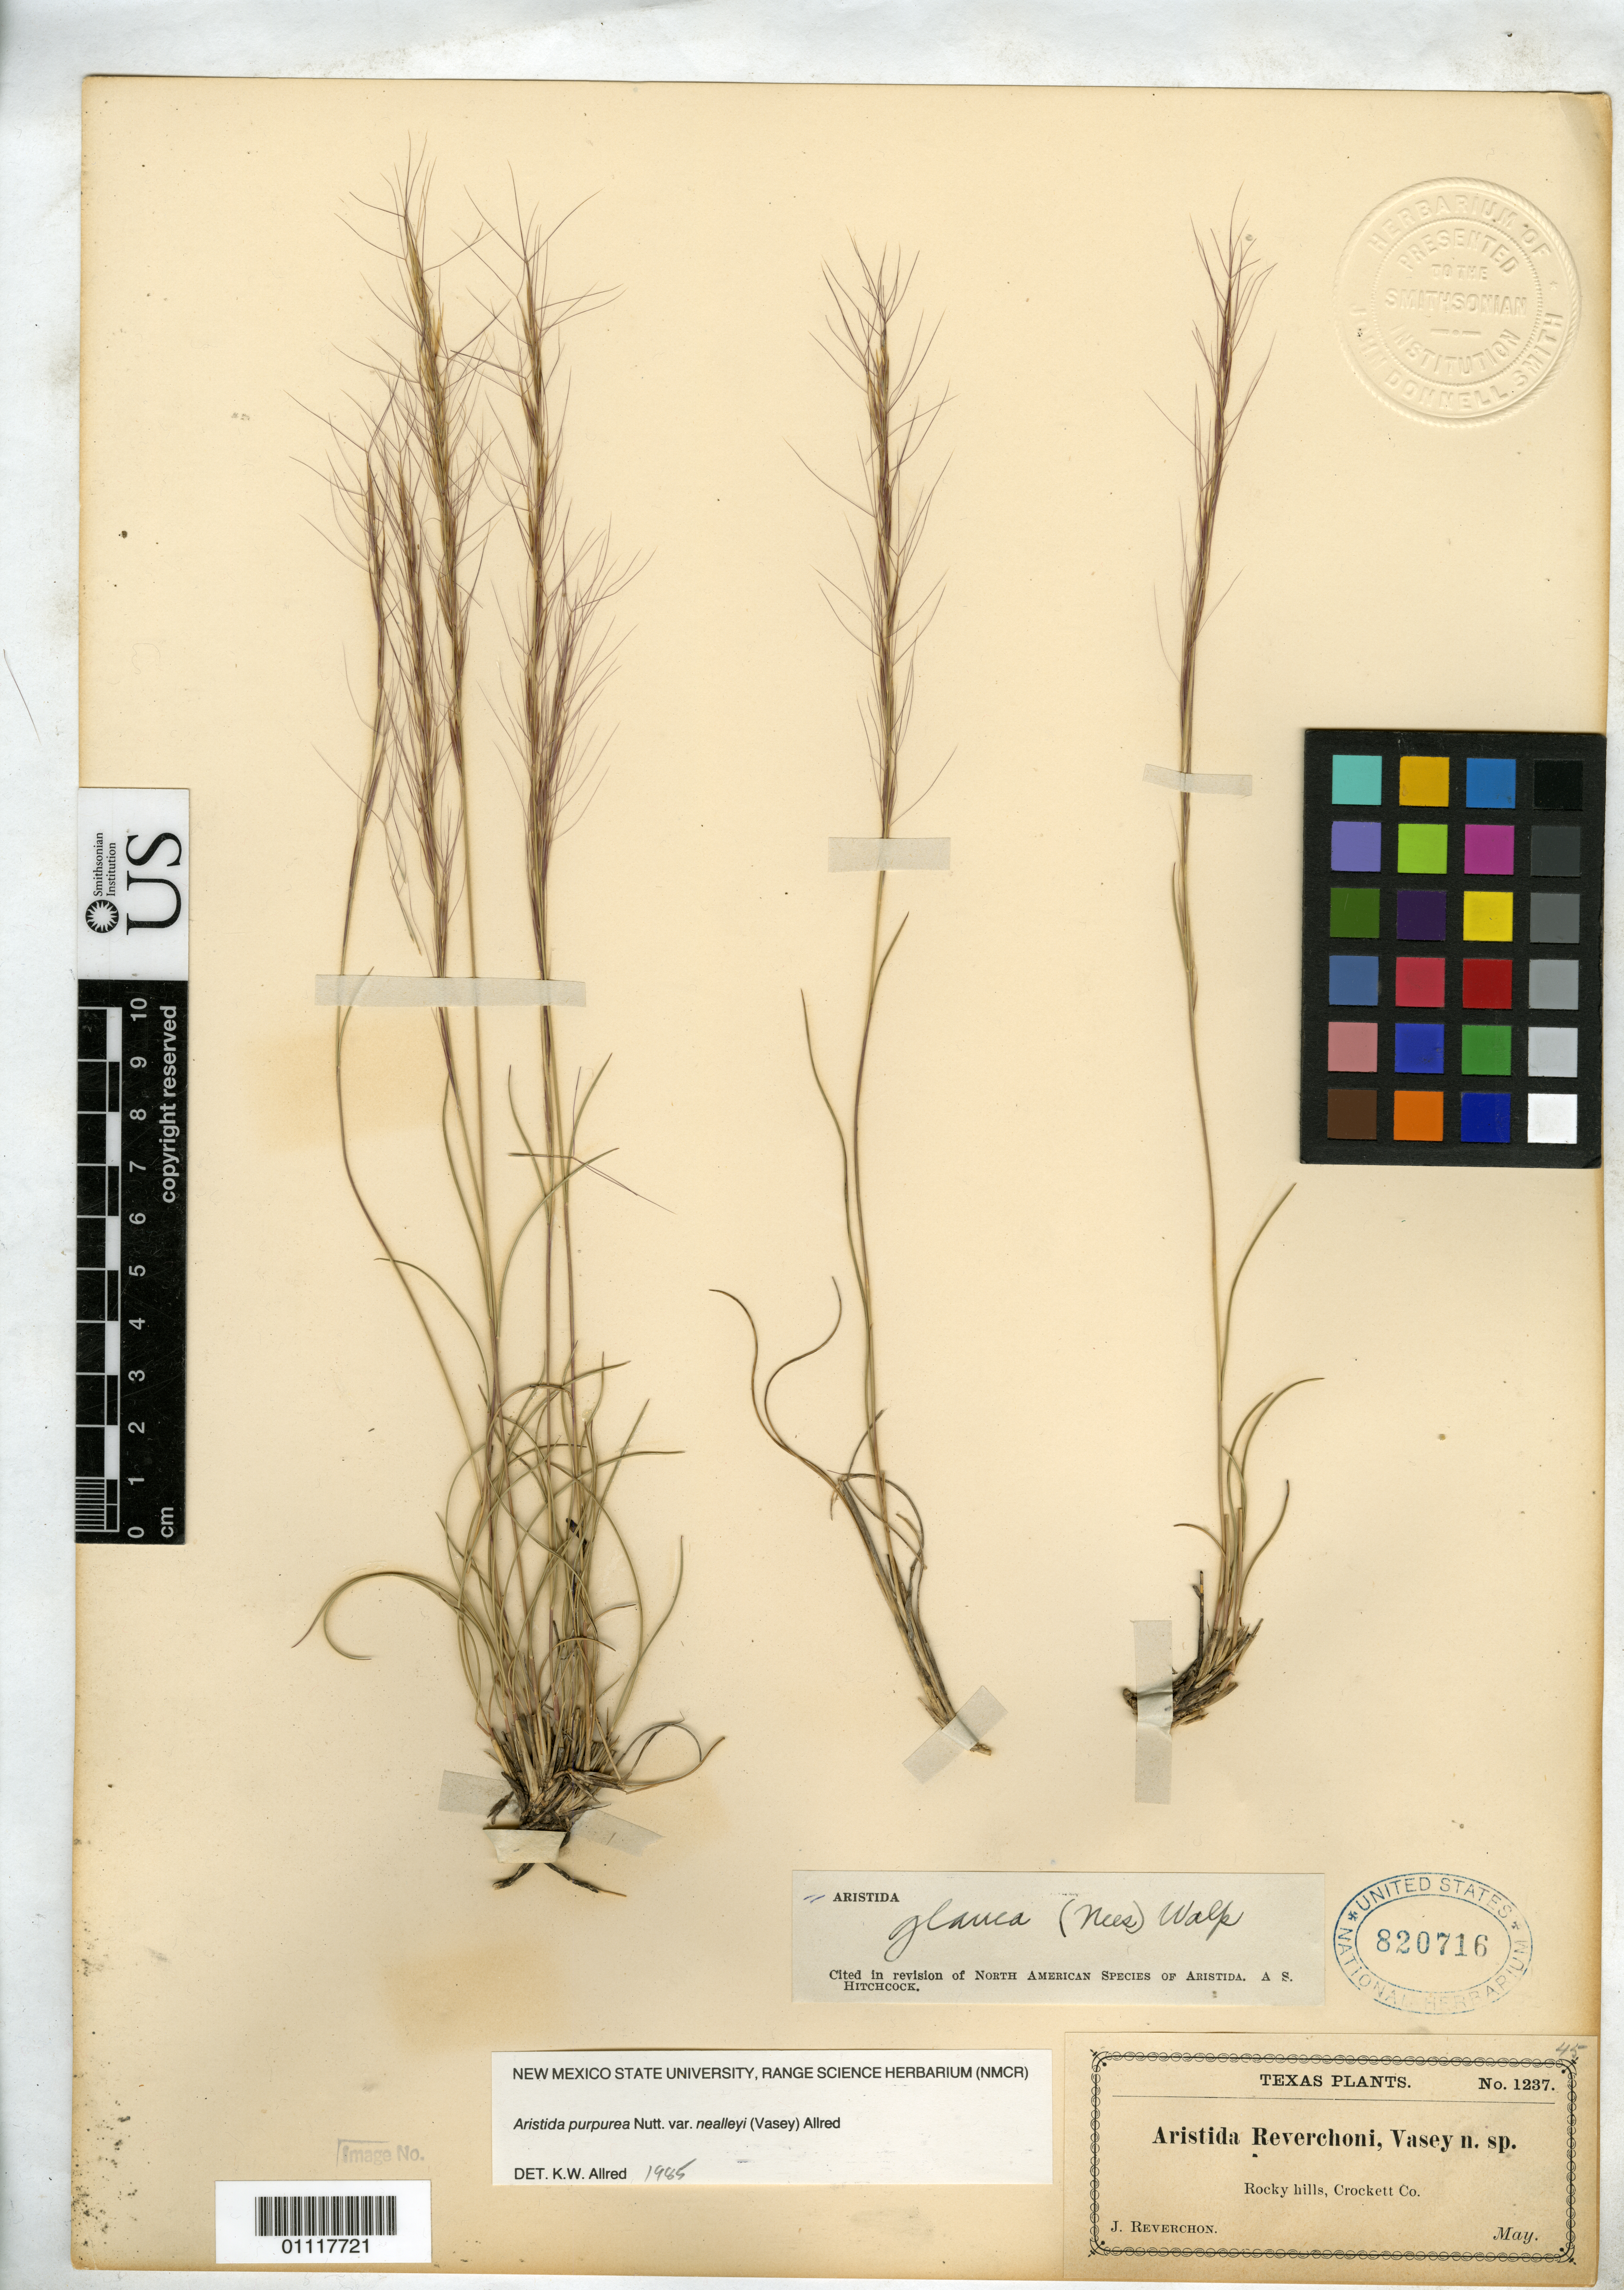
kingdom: Plantae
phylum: Tracheophyta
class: Liliopsida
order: Poales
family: Poaceae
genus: Aristida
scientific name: Aristida reverchonii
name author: Vasey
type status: Isotype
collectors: J. Reverchon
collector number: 1237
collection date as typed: May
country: United States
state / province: Texas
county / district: Crockett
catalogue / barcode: US 820716